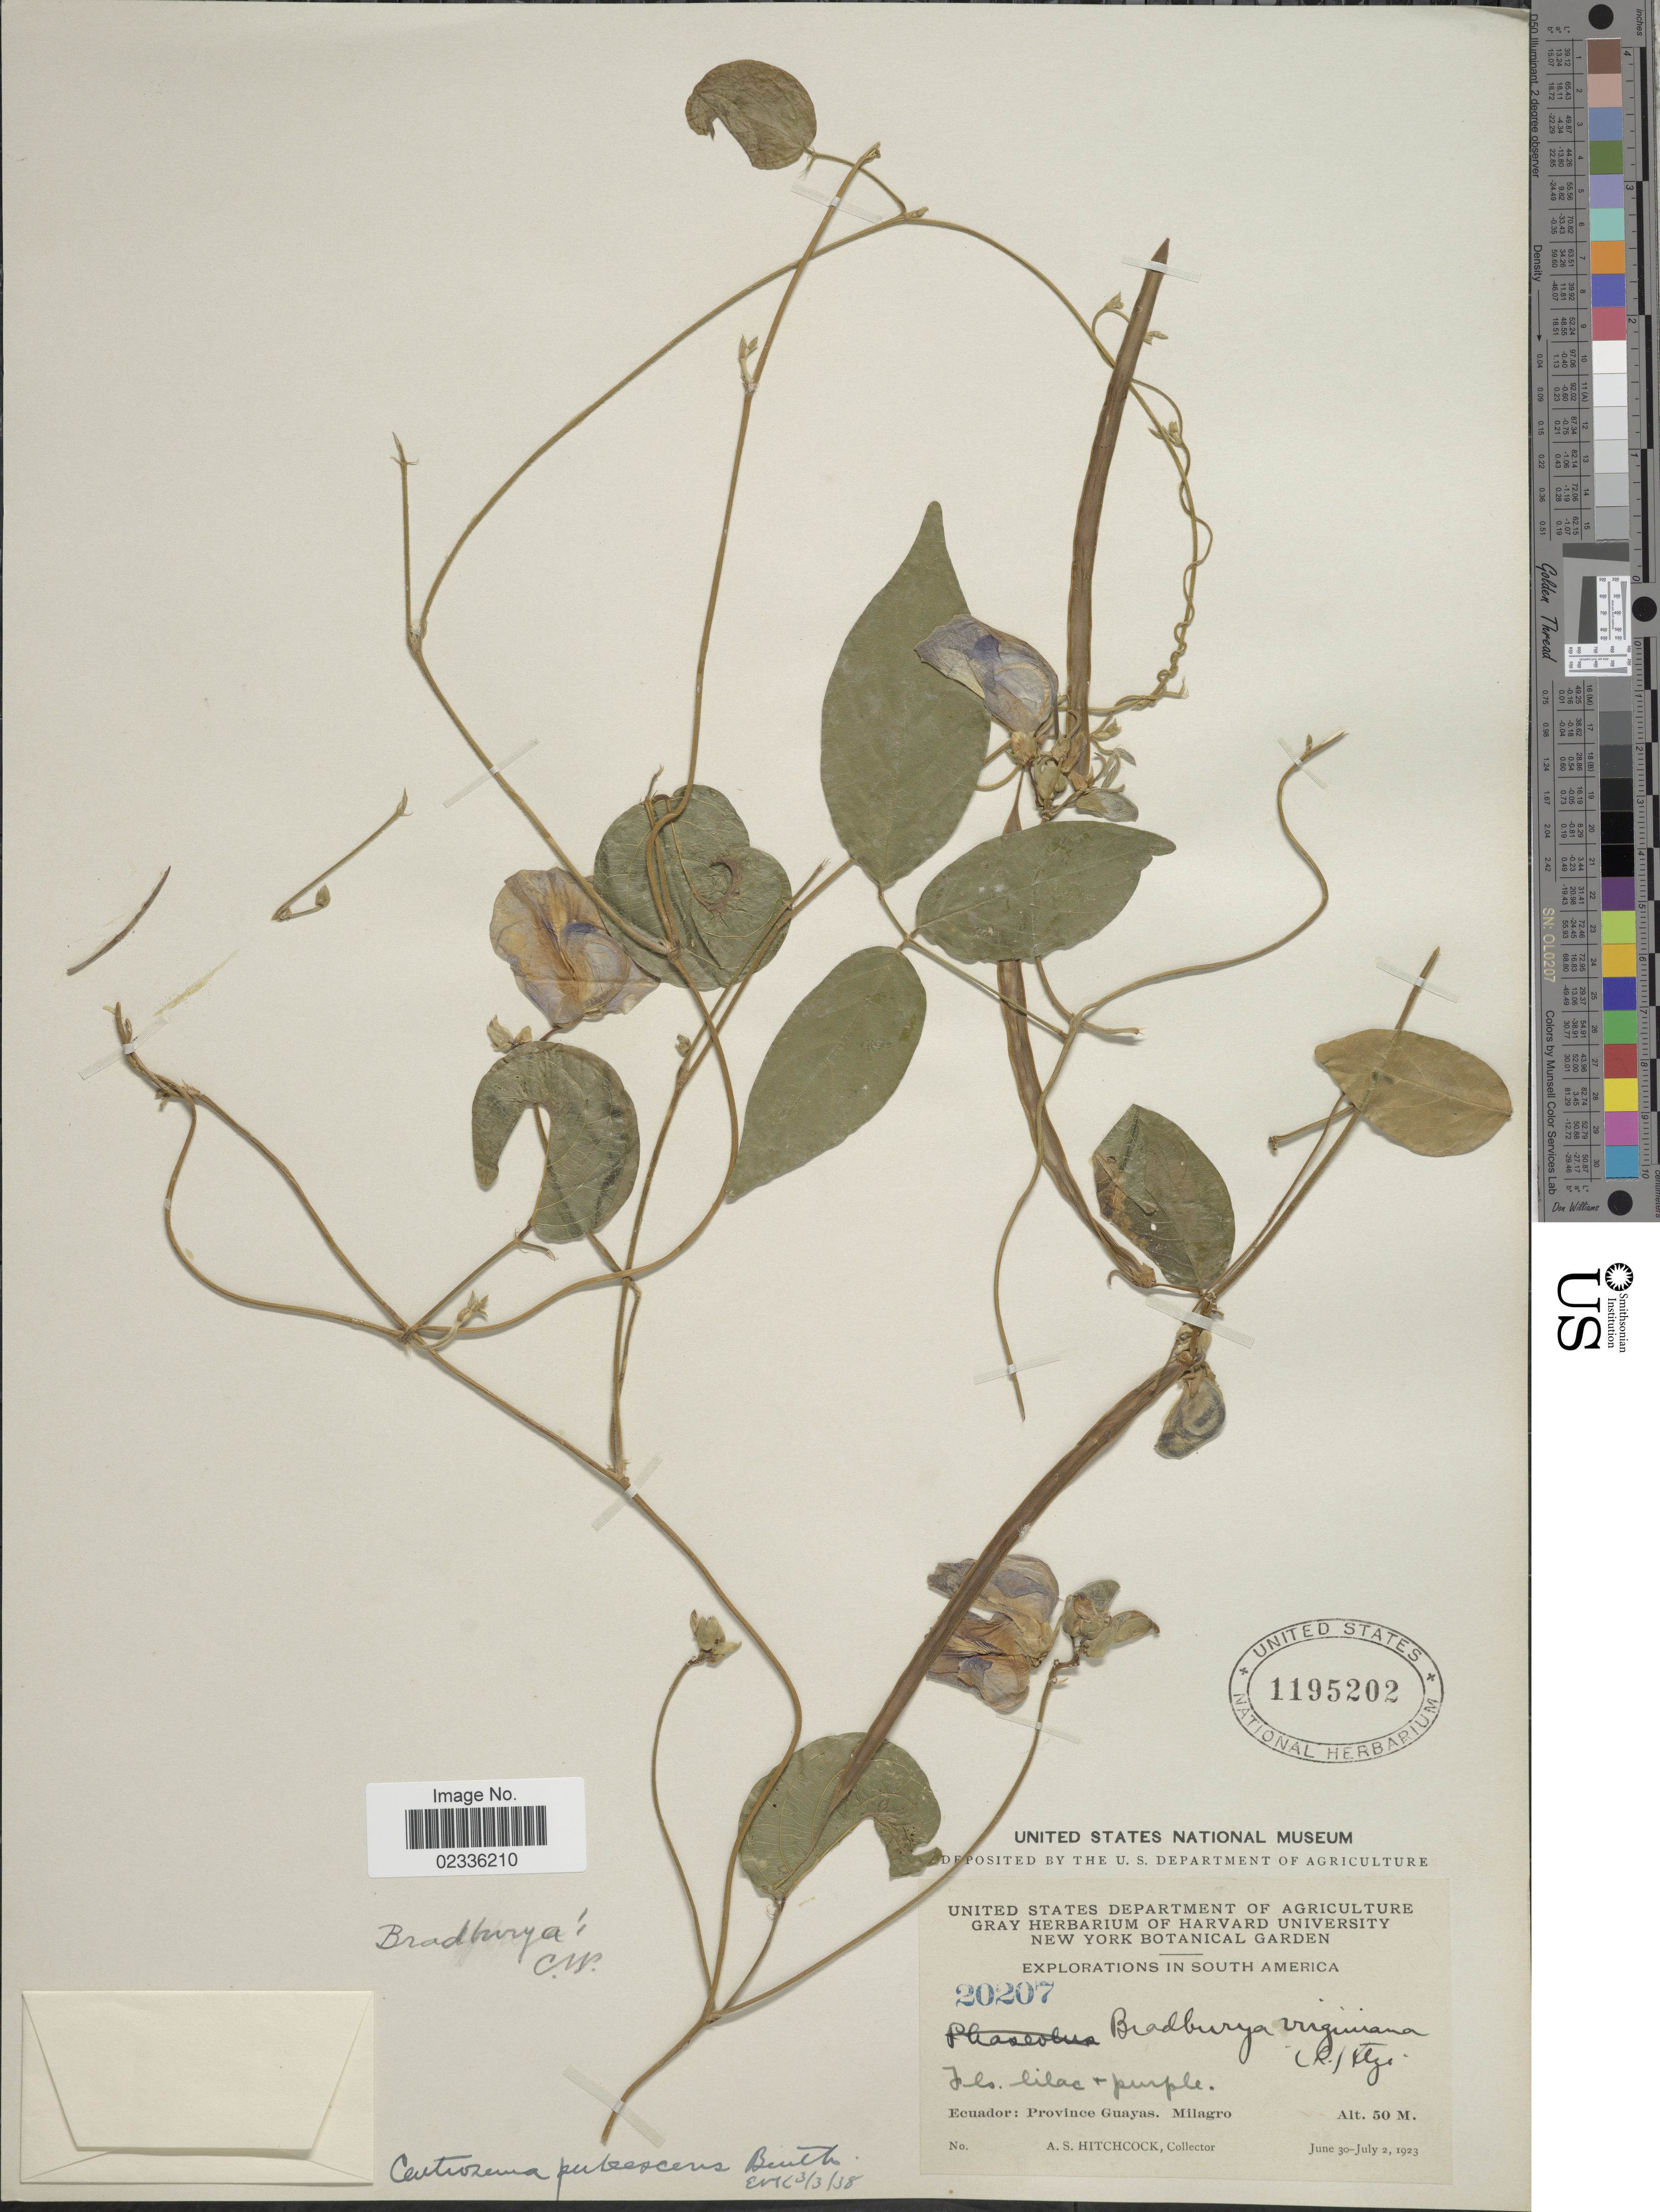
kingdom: Plantae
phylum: Tracheophyta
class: Magnoliopsida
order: Fabales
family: Fabaceae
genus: Centrosema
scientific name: Centrosema pubescens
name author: Benth.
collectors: A. S. Hitchcock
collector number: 20207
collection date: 1923-06-30/1923-07-02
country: Ecuador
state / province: Guayas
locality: Ecuador: Province Guayas.Milagro.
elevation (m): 50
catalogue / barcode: US 1195202